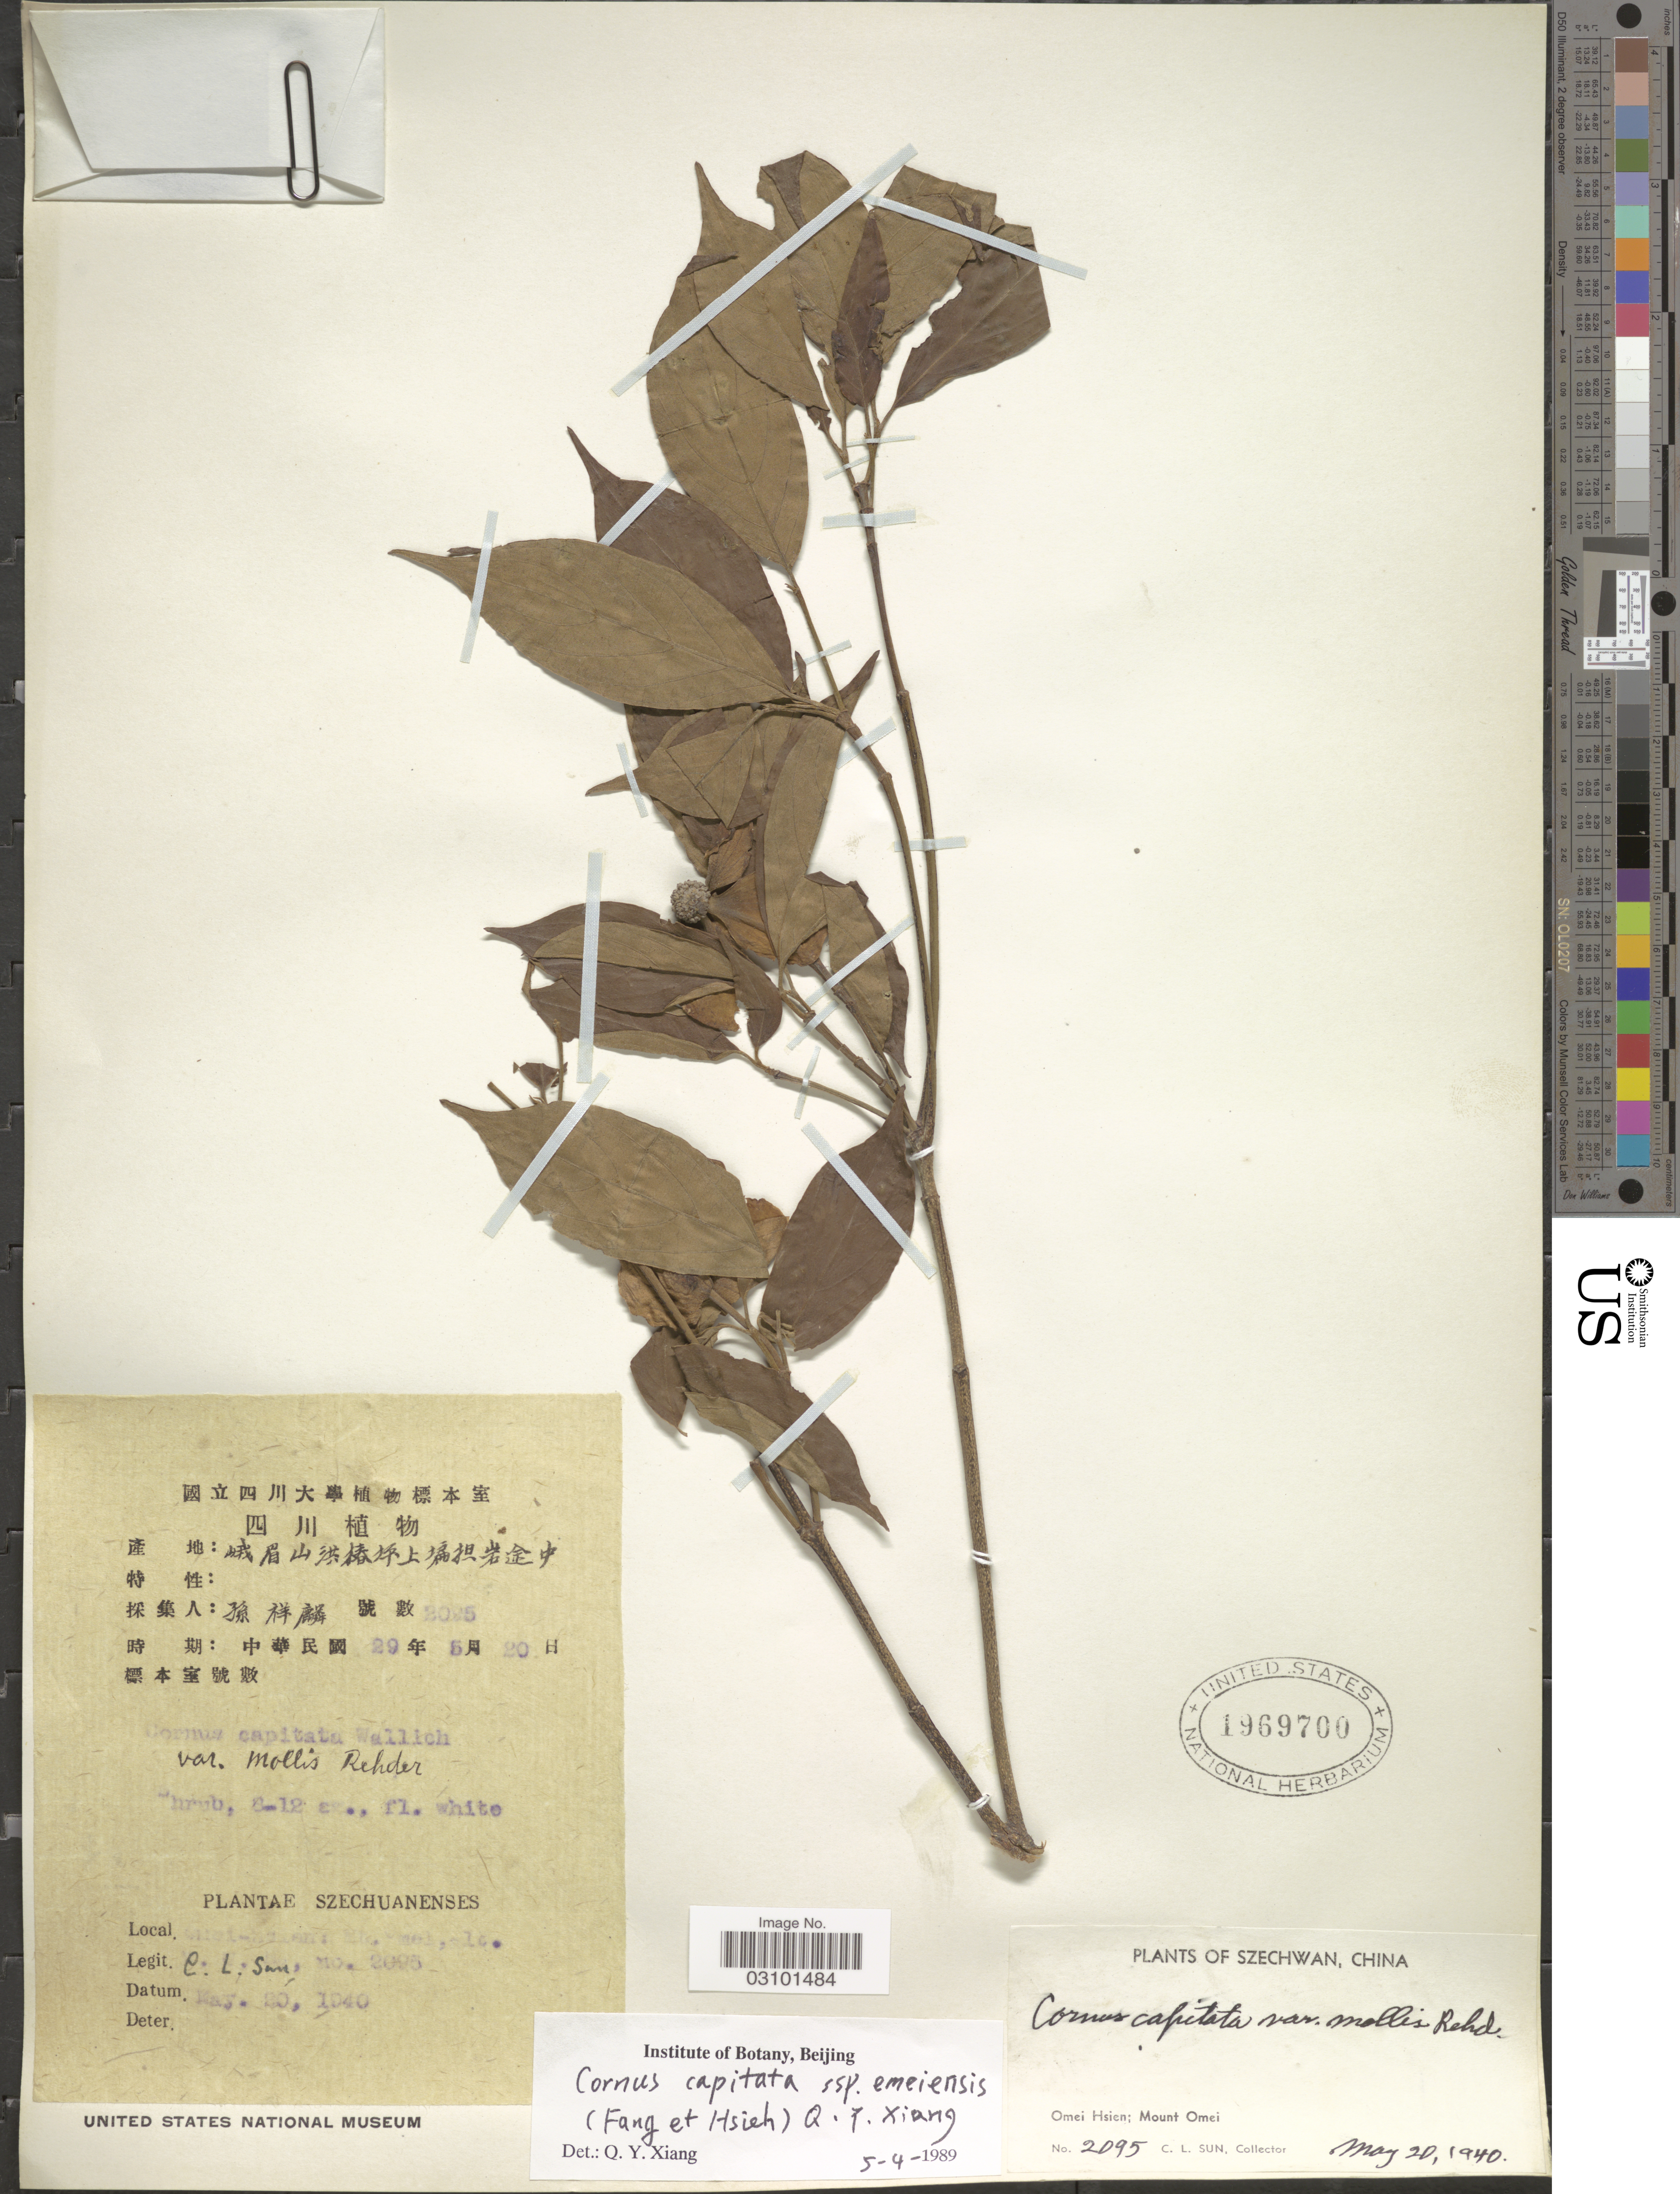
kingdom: Plantae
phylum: Tracheophyta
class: Magnoliopsida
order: Cornales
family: Cornaceae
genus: Cornus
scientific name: Cornus capitata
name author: Wall.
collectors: C. Sun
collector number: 2095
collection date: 1940-05-20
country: China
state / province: Sichuan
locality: Szechwan, Omei Hsien; Mount Omei.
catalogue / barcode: US 1969700